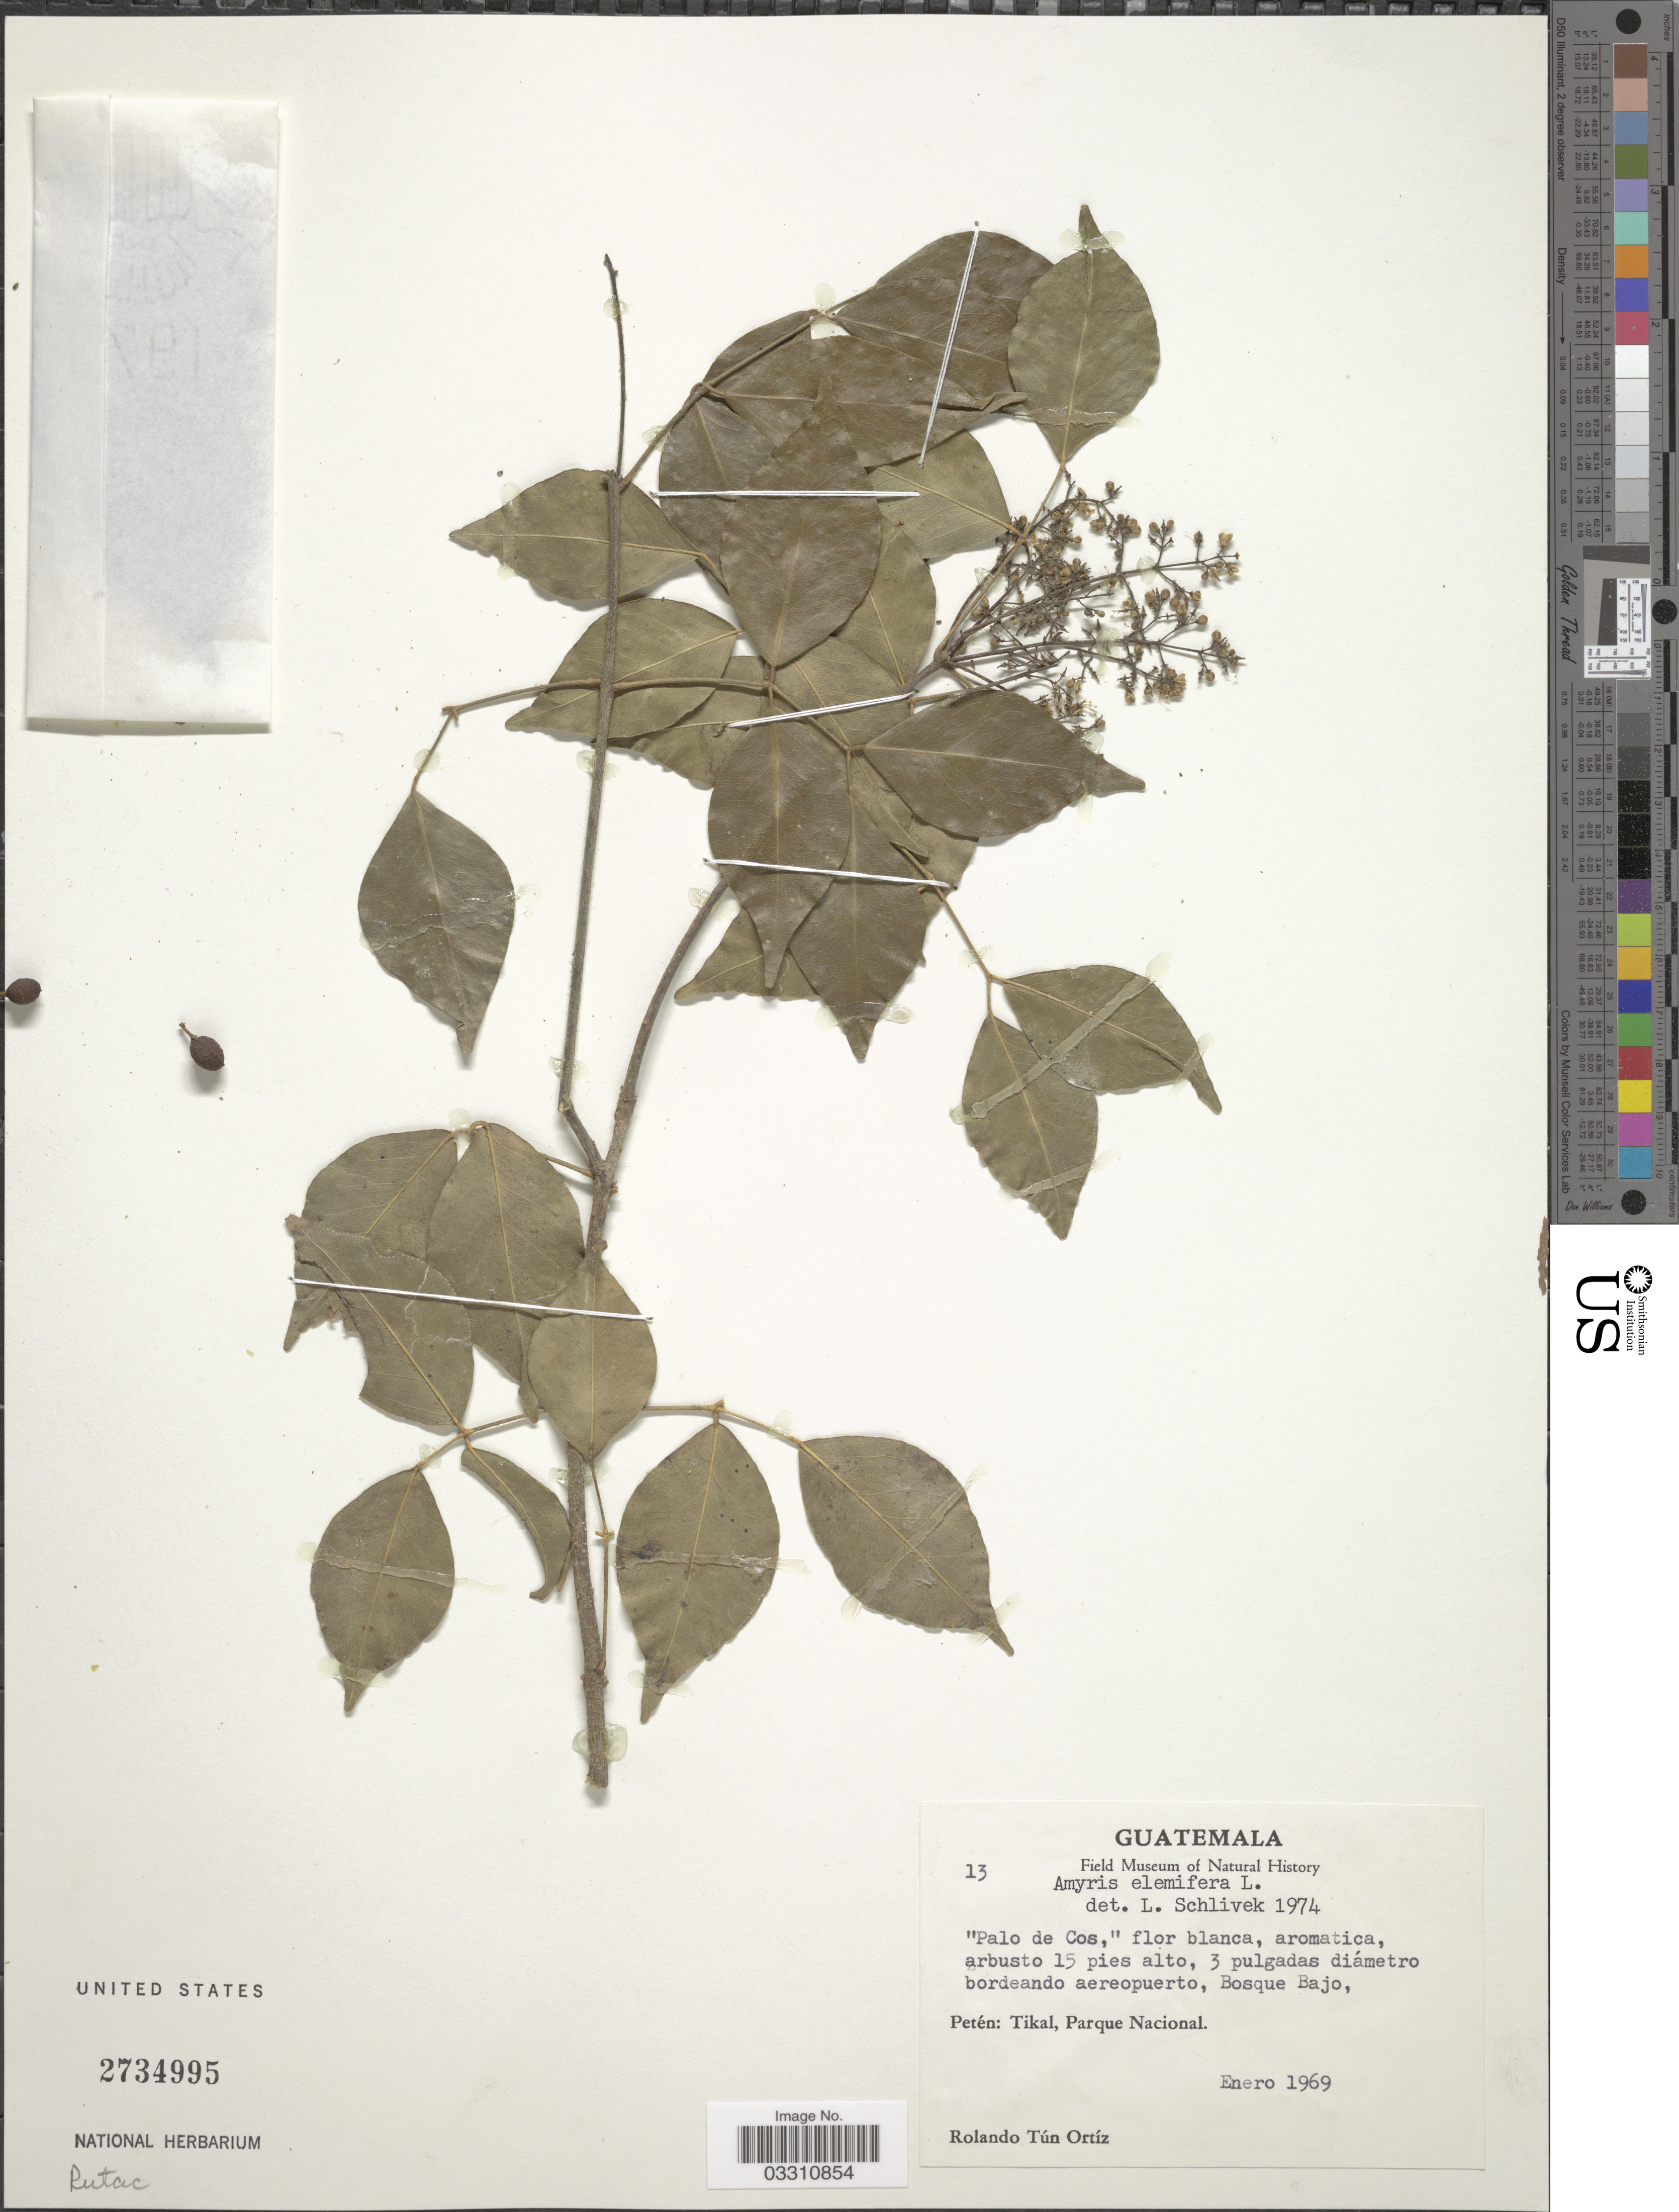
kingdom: Plantae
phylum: Tracheophyta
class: Magnoliopsida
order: Sapindales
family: Rutaceae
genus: Amyris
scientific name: Amyris elemifera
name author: L.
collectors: R. Tún Ortíz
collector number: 13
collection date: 1969-01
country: Guatemala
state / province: El Petén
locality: Petén: Tikal, Parque Nacional.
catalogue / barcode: US 2734995